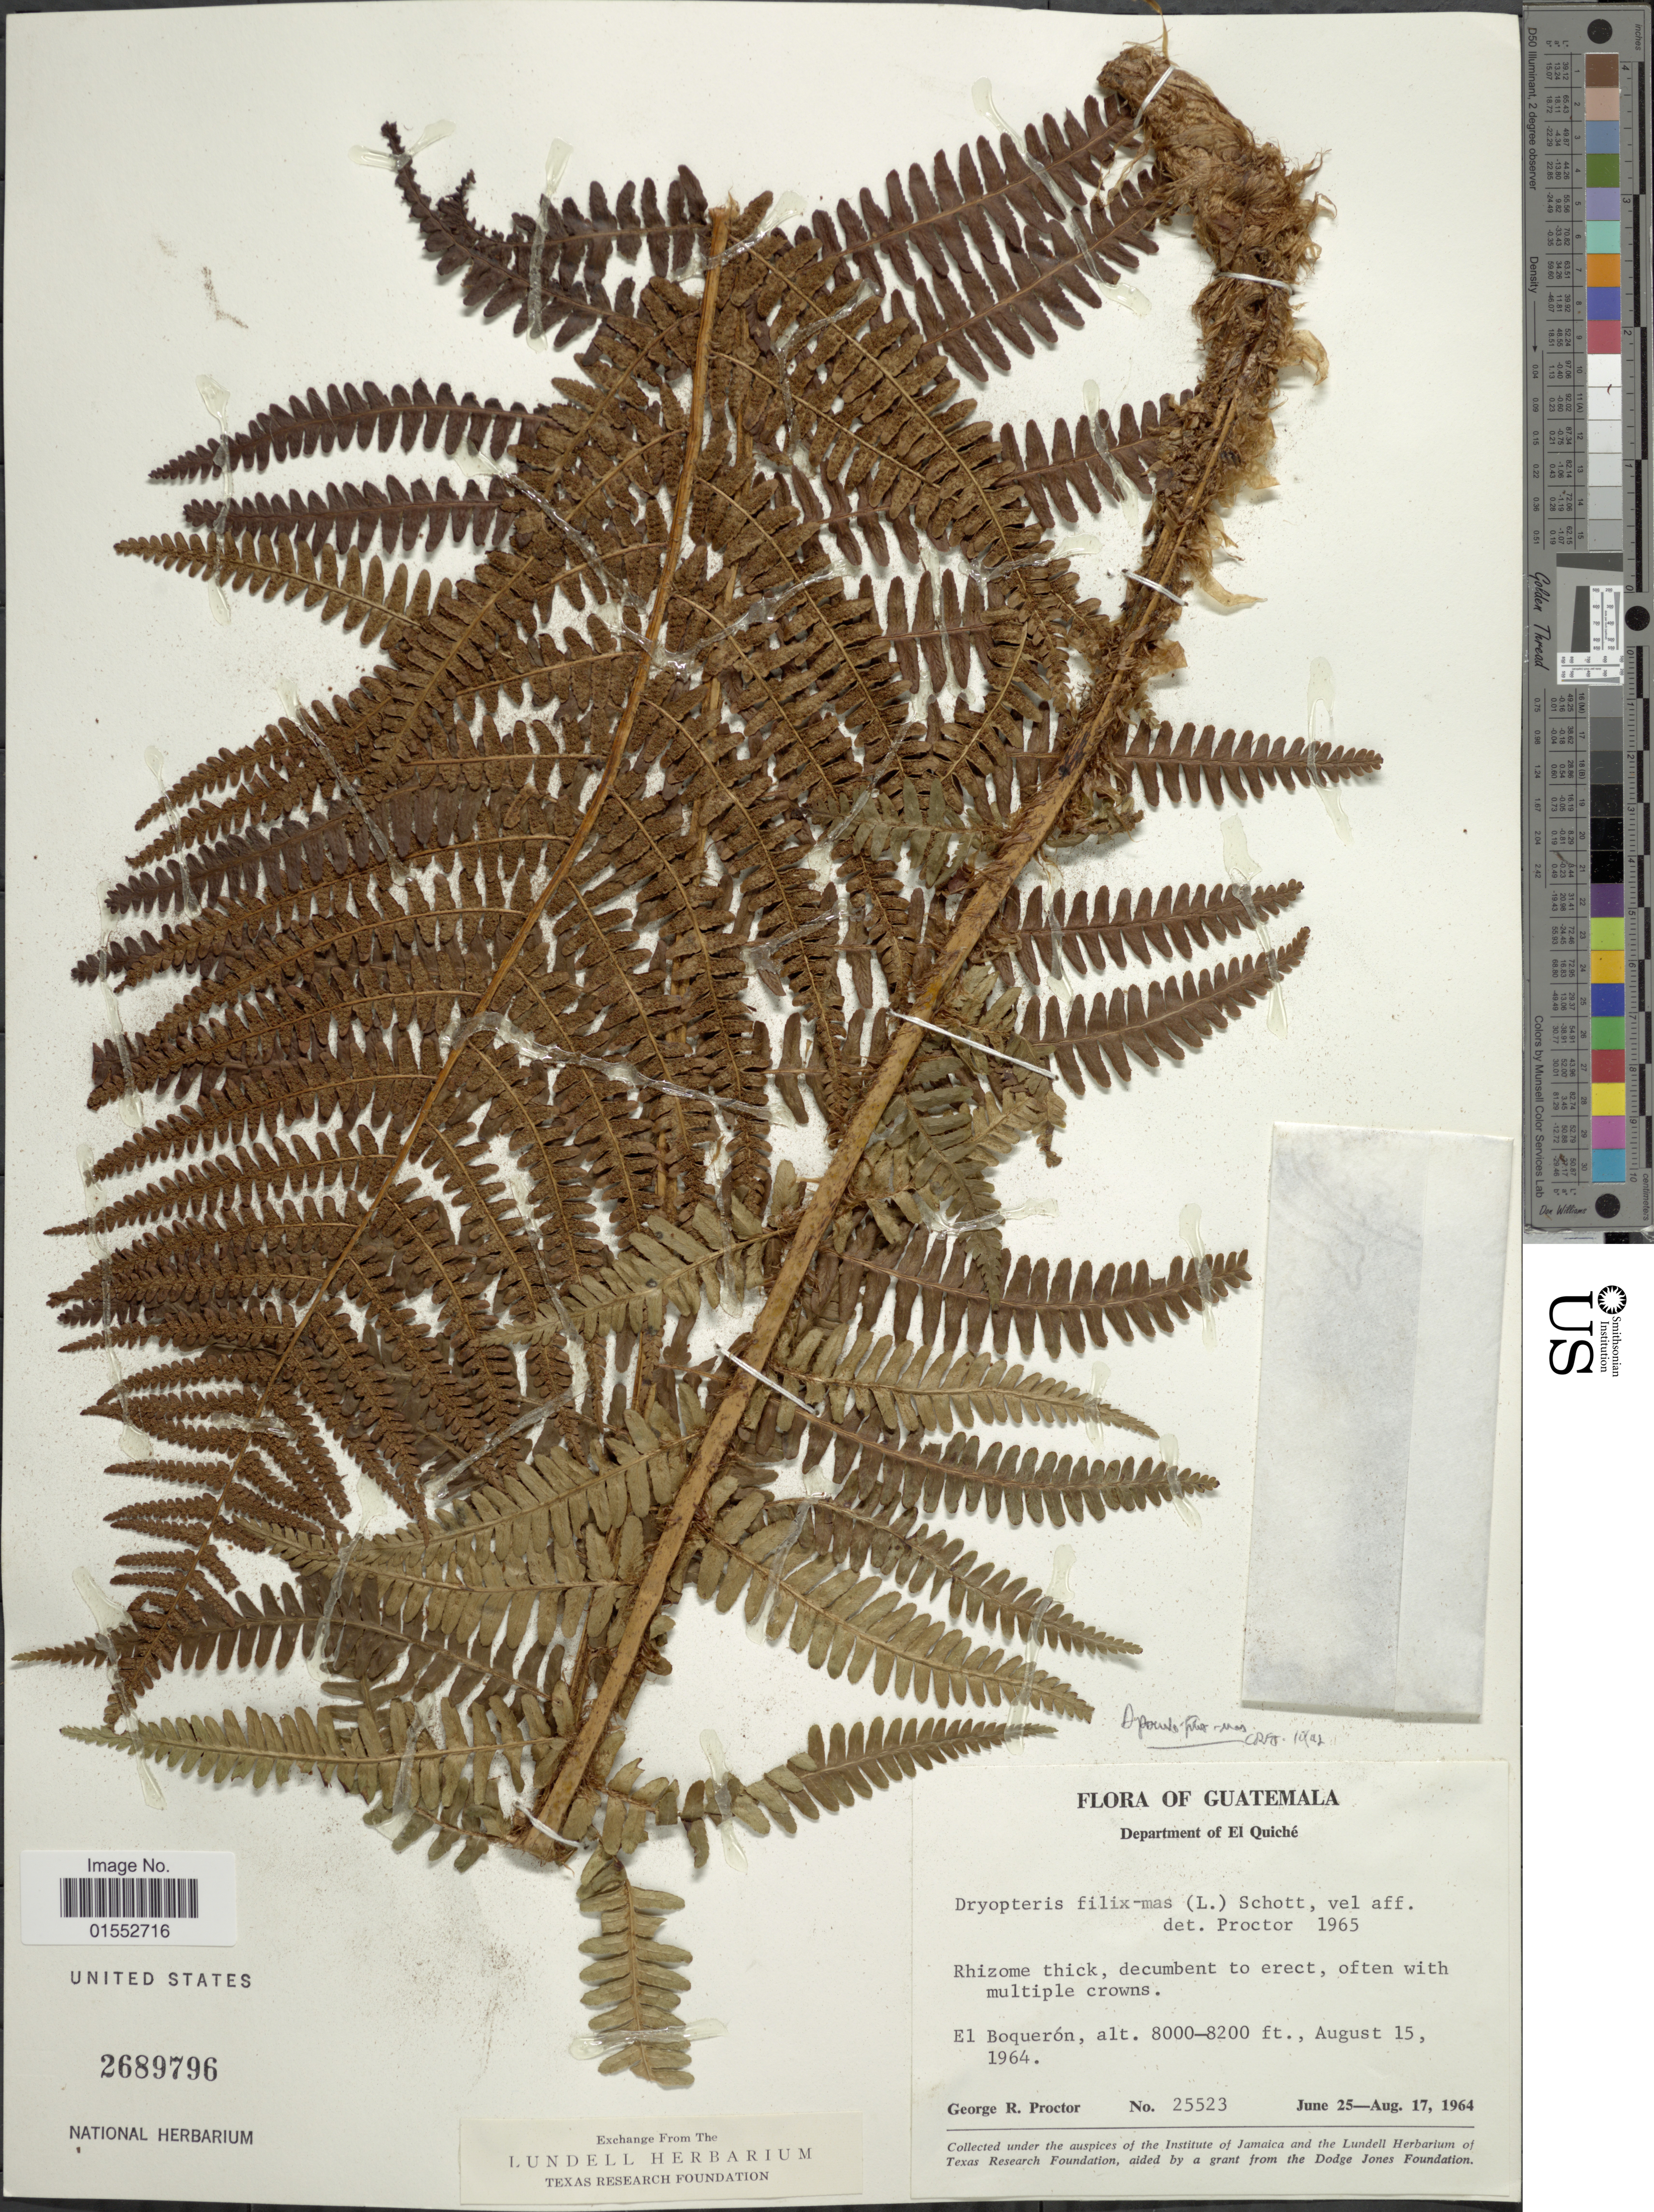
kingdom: Plantae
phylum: Tracheophyta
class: Polypodiopsida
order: Polypodiales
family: Dryopteridaceae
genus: Dryopteris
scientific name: Dryopteris wallichiana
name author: (Spreng.) Hyl.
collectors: G. Proctor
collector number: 25523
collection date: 1964-08-15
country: Guatemala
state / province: El Quiché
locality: Department of El Quiché, El Boquerón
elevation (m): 2438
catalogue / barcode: US 2689796